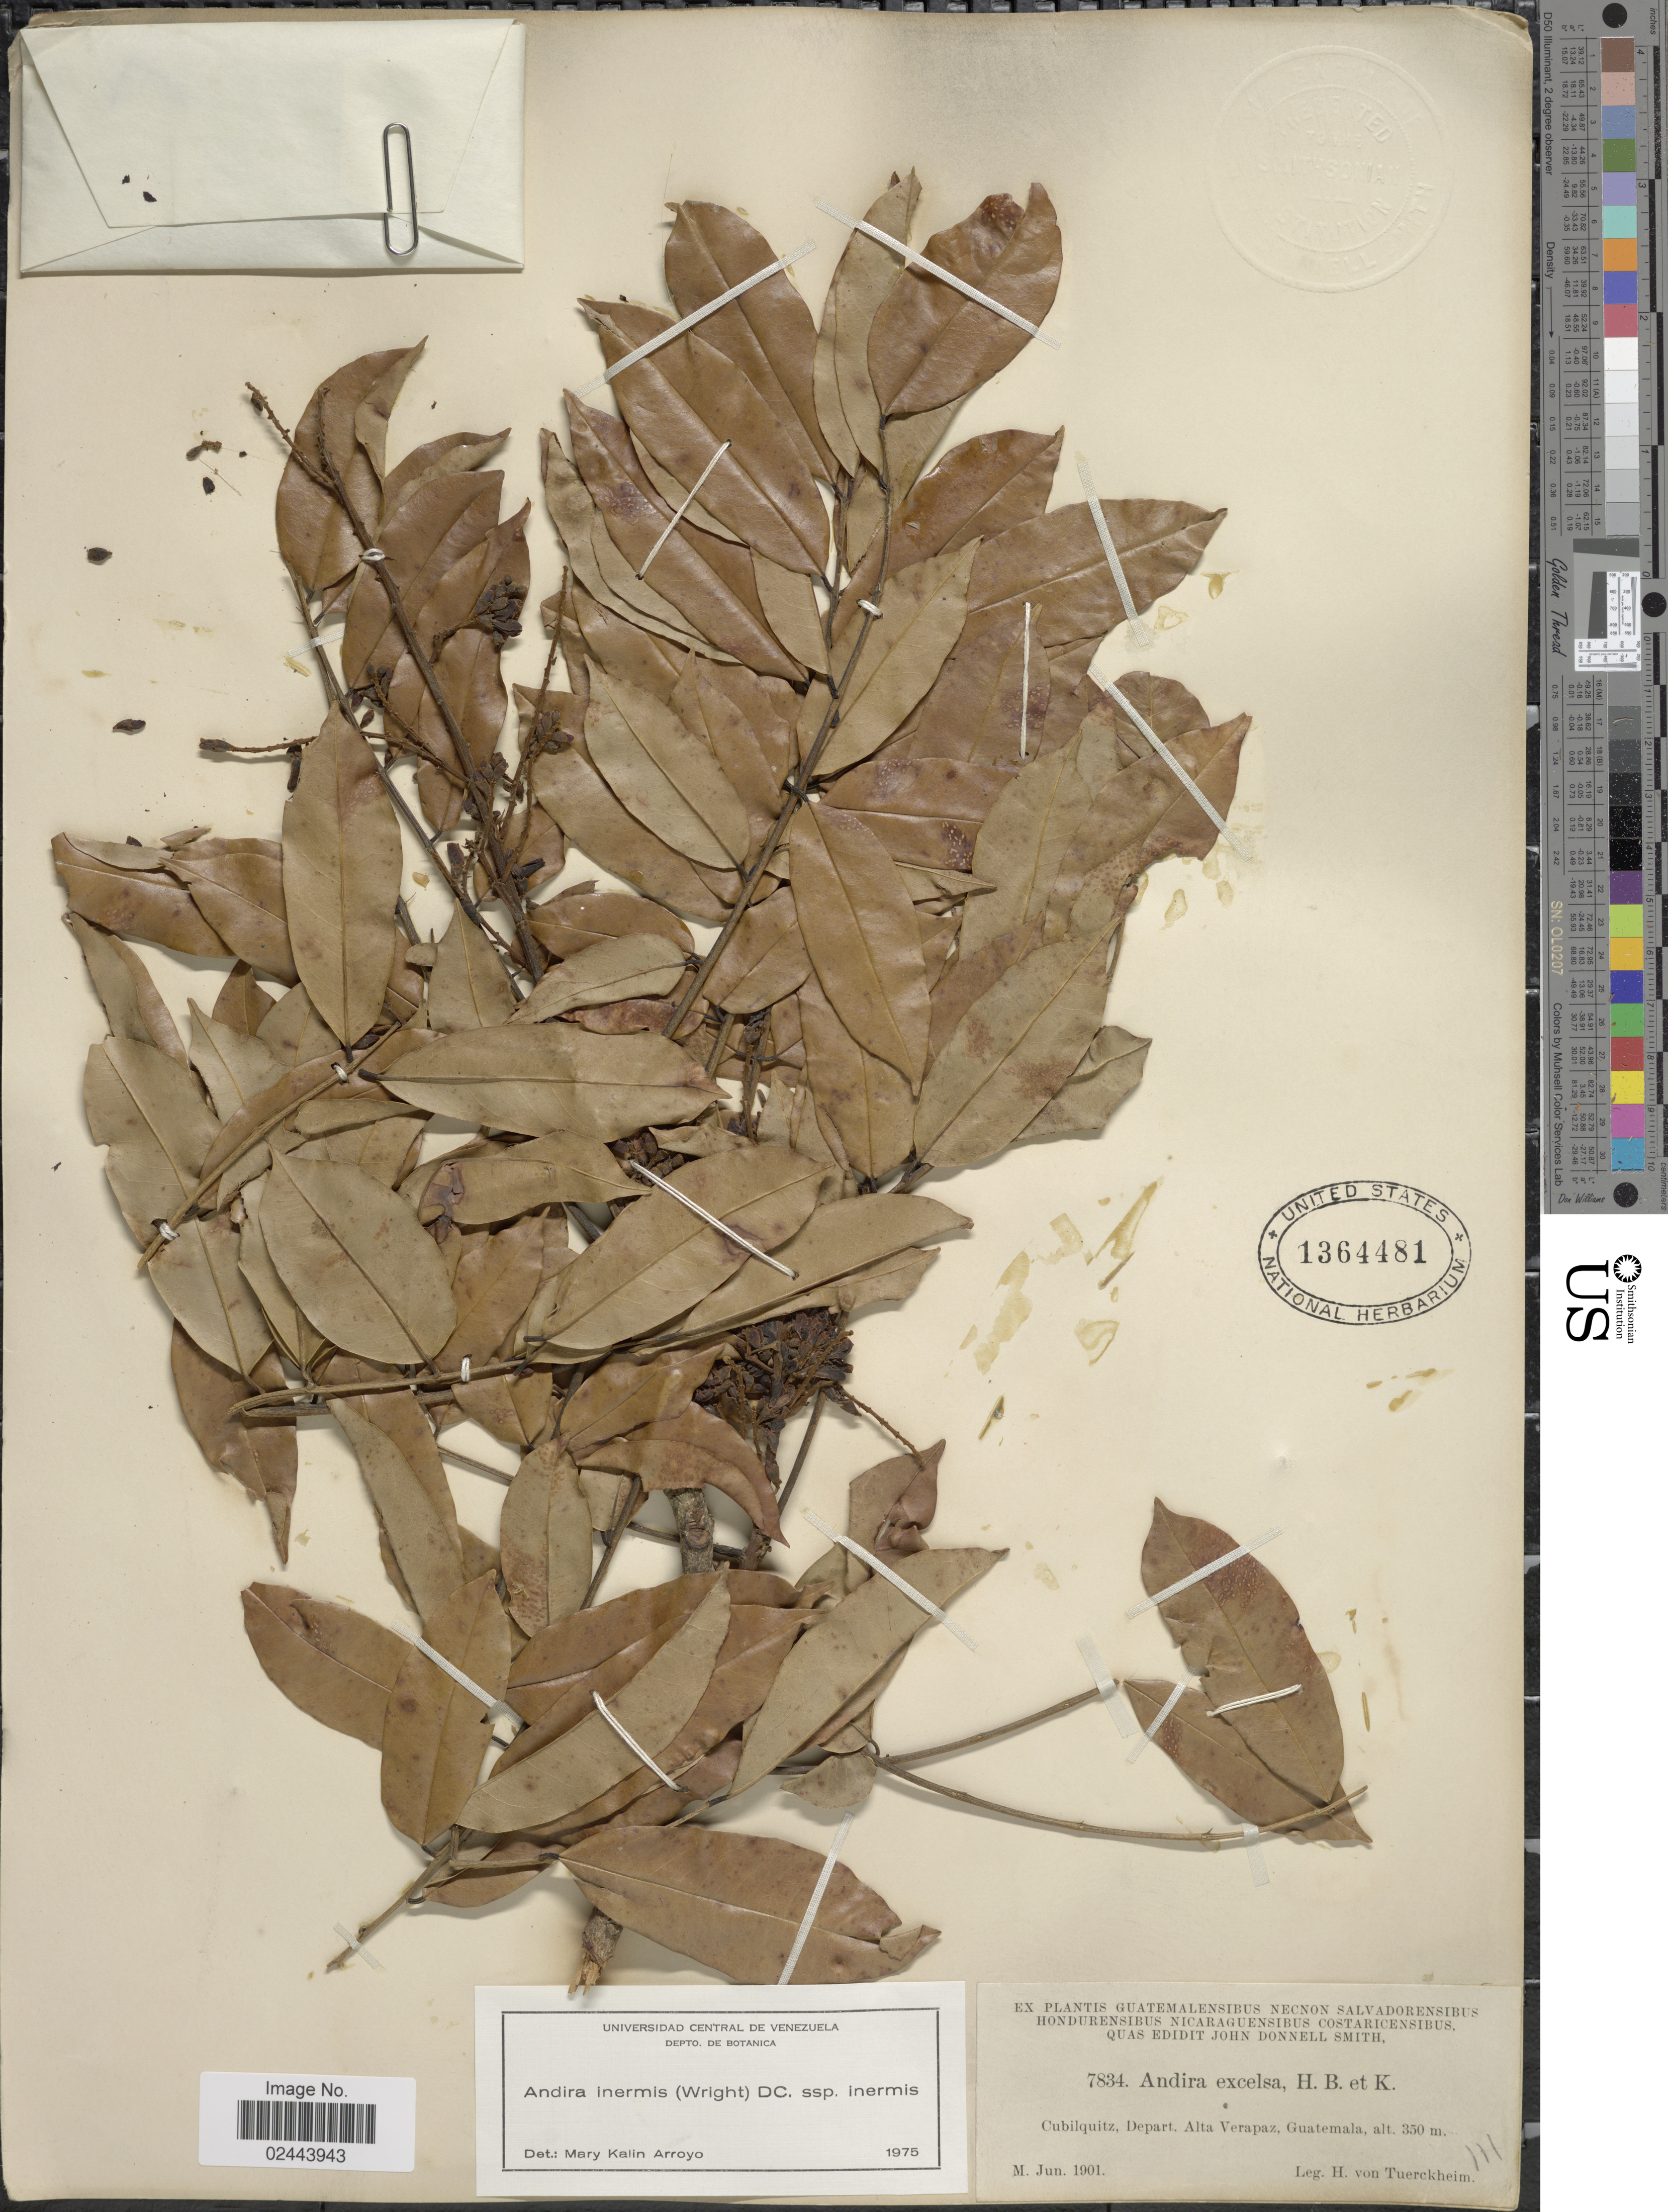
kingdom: Plantae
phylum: Tracheophyta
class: Magnoliopsida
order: Fabales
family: Fabaceae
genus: Andira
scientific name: Andira inermis subsp. inermis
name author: (W. Wright) Kunth ex DC.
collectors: H. von Türckheim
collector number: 7834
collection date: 1901-06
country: Guatemala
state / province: Alta Verapaz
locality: Cubilquitz, Depart. Alta Verapaz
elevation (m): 350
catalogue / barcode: US 1364481